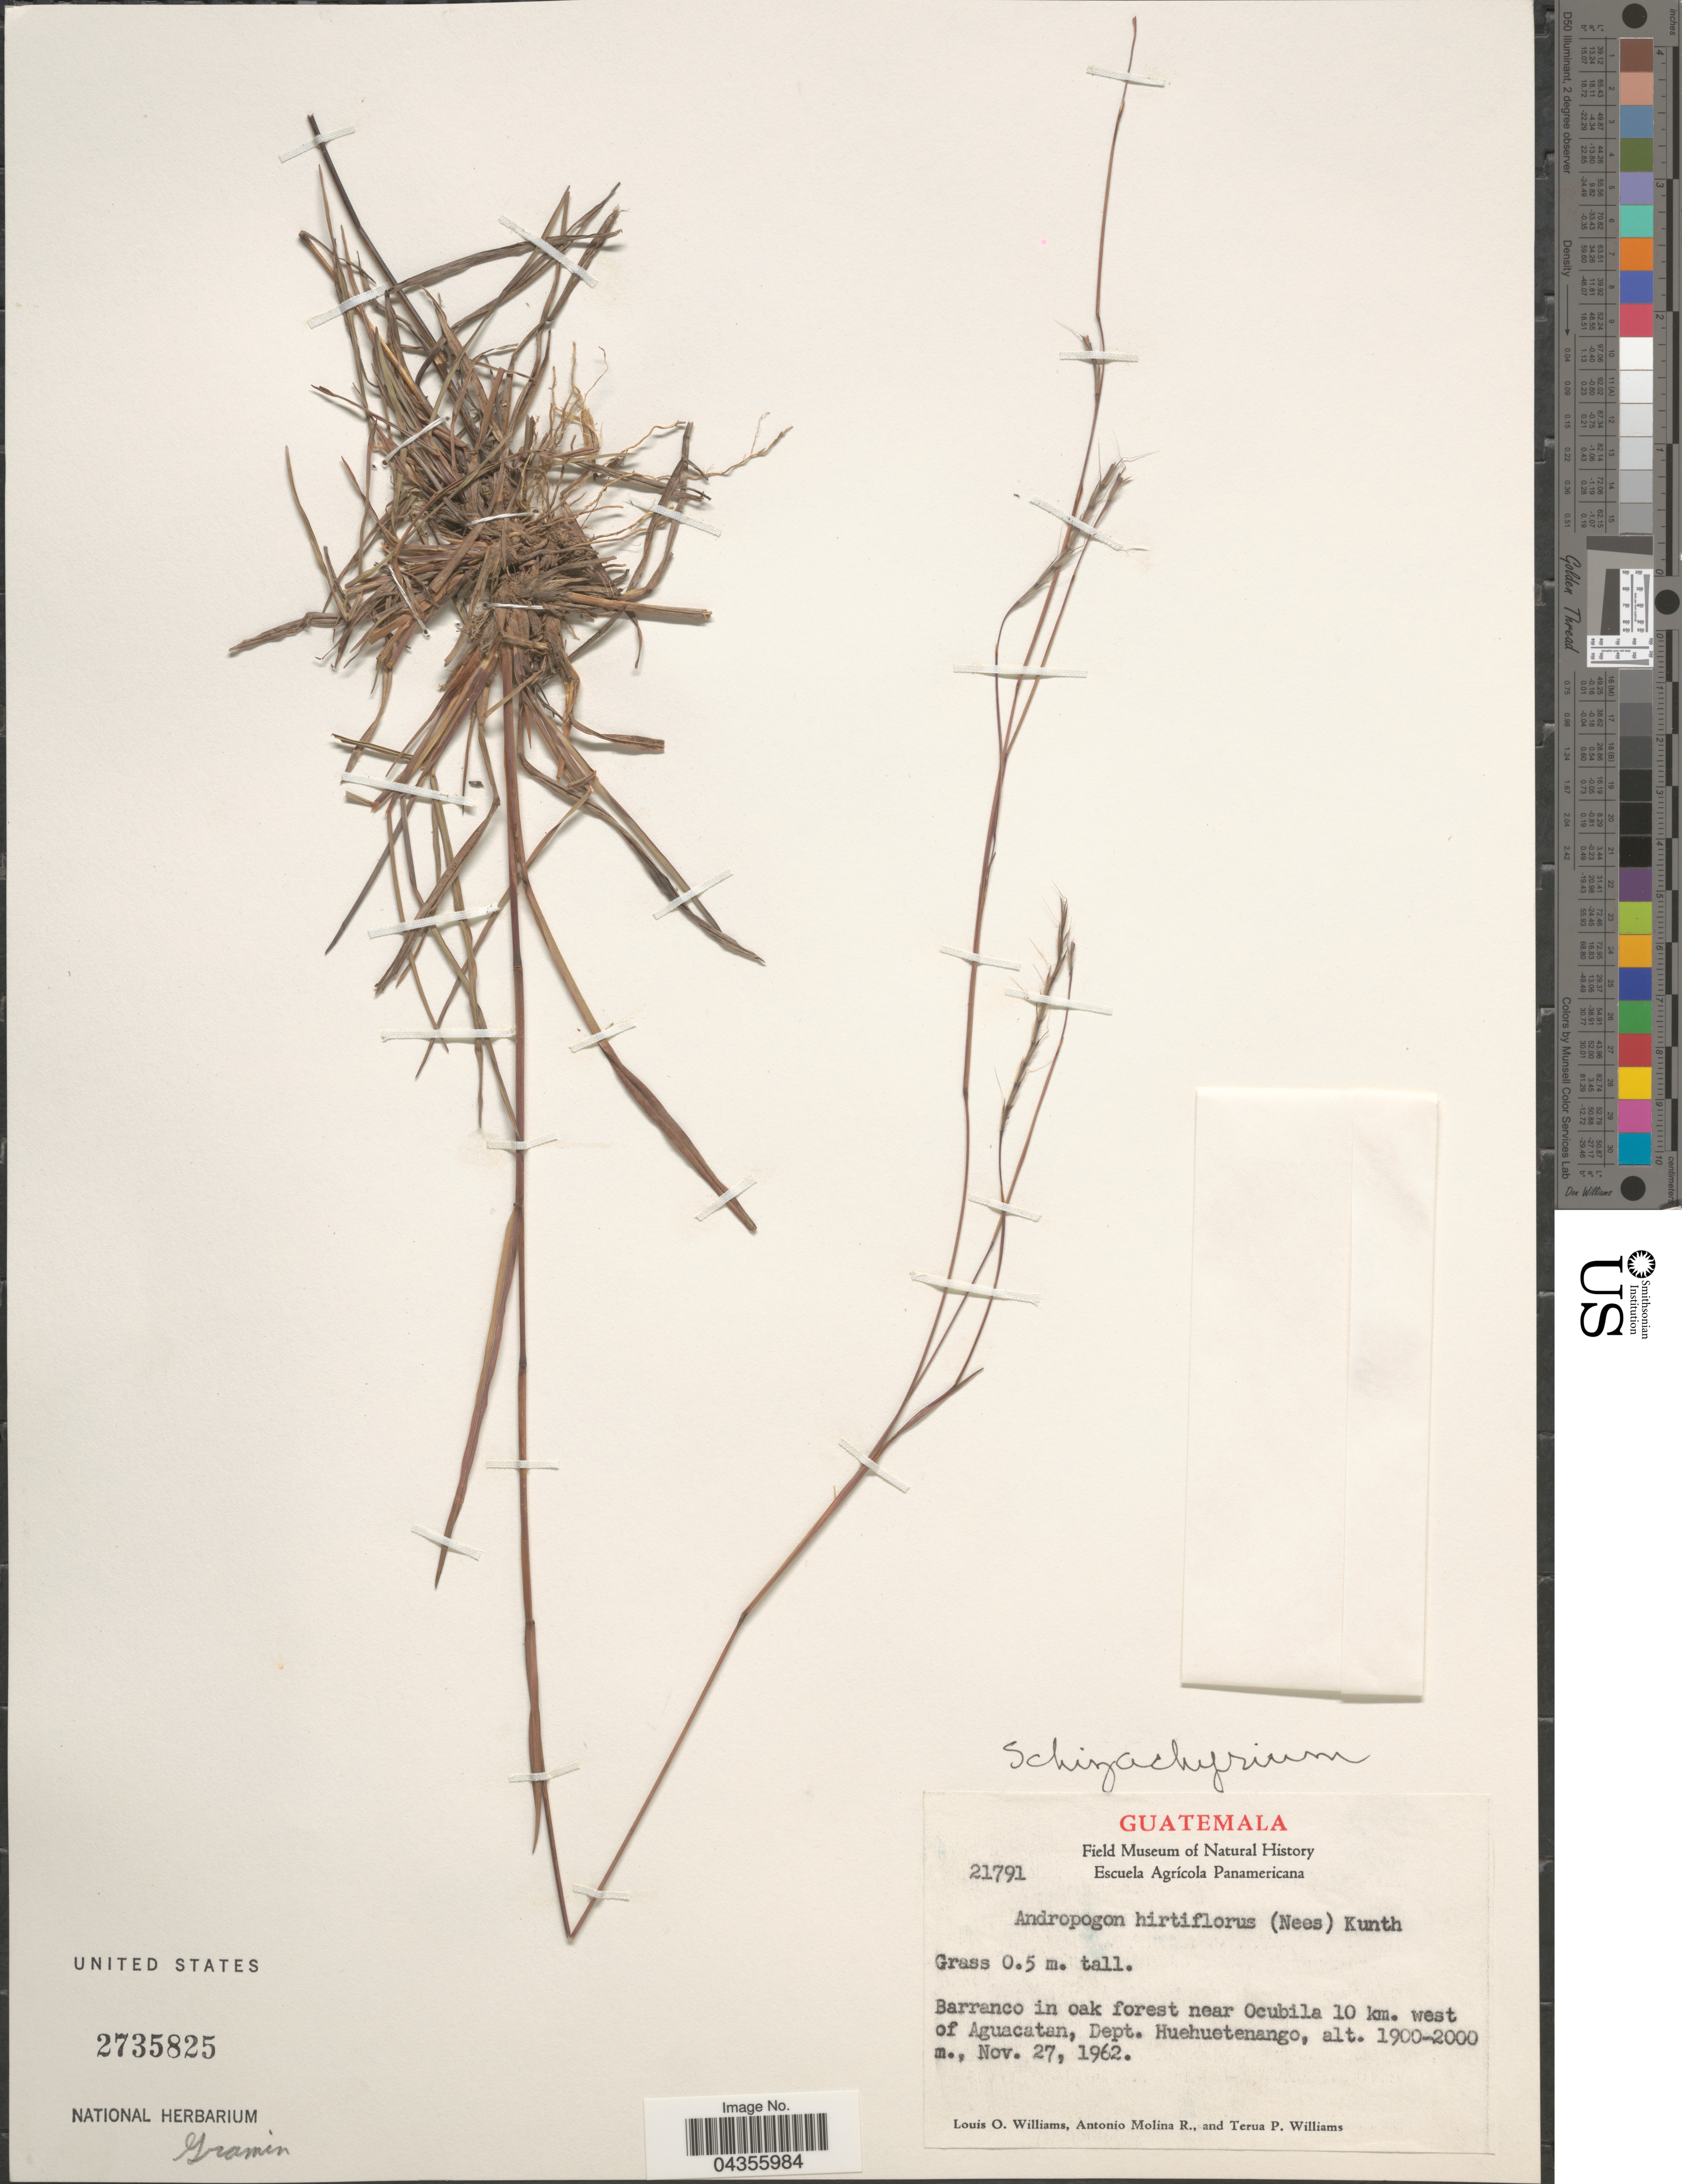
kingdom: Plantae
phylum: Tracheophyta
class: Liliopsida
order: Poales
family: Poaceae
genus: Schizachyrium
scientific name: Schizachyrium sp.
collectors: L. O. Williams, A. Molina R. & T. Williams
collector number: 21791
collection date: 1962-11-27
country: Guatemala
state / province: Huehuetenango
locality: Barranco in oak forest near Ocubila 10 km. west of Aguacatan, Dept. Huehuetenango.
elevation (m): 1900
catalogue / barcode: US 2735825